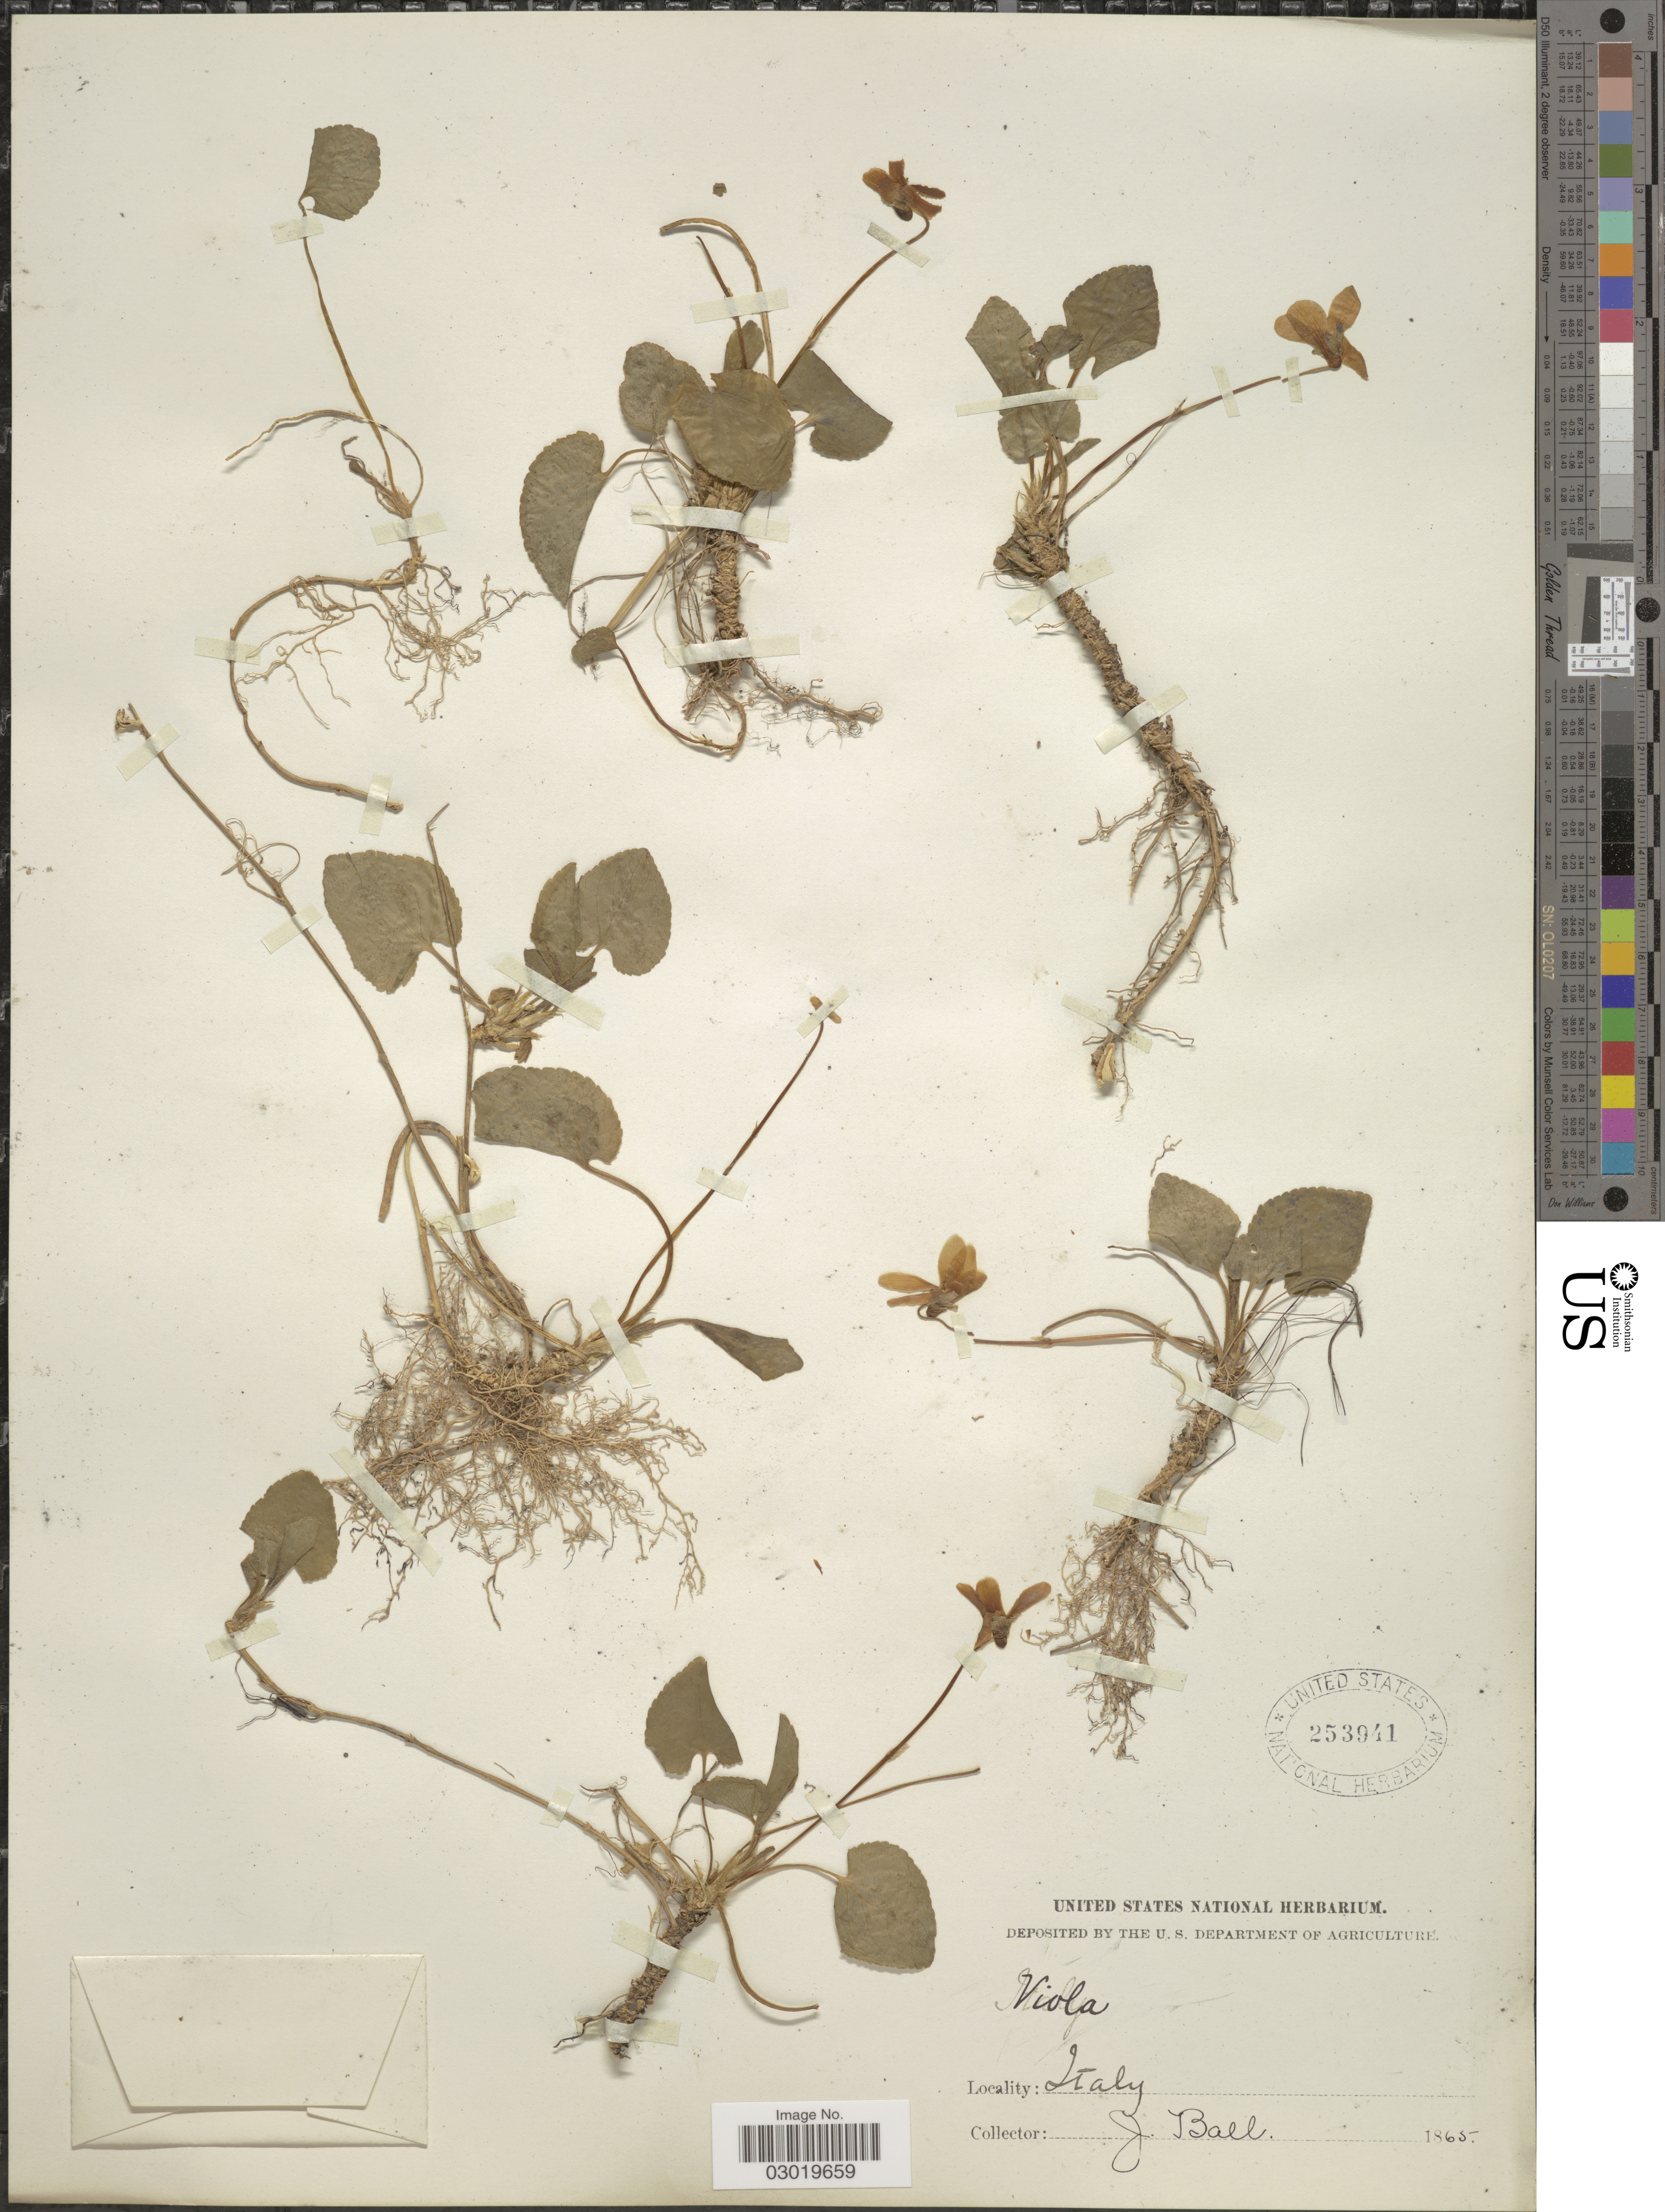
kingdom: Plantae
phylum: Tracheophyta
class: Magnoliopsida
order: Malpighiales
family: Violaceae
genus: Viola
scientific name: Viola sp.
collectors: J. Ball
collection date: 1865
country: Italy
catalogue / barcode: US 253941